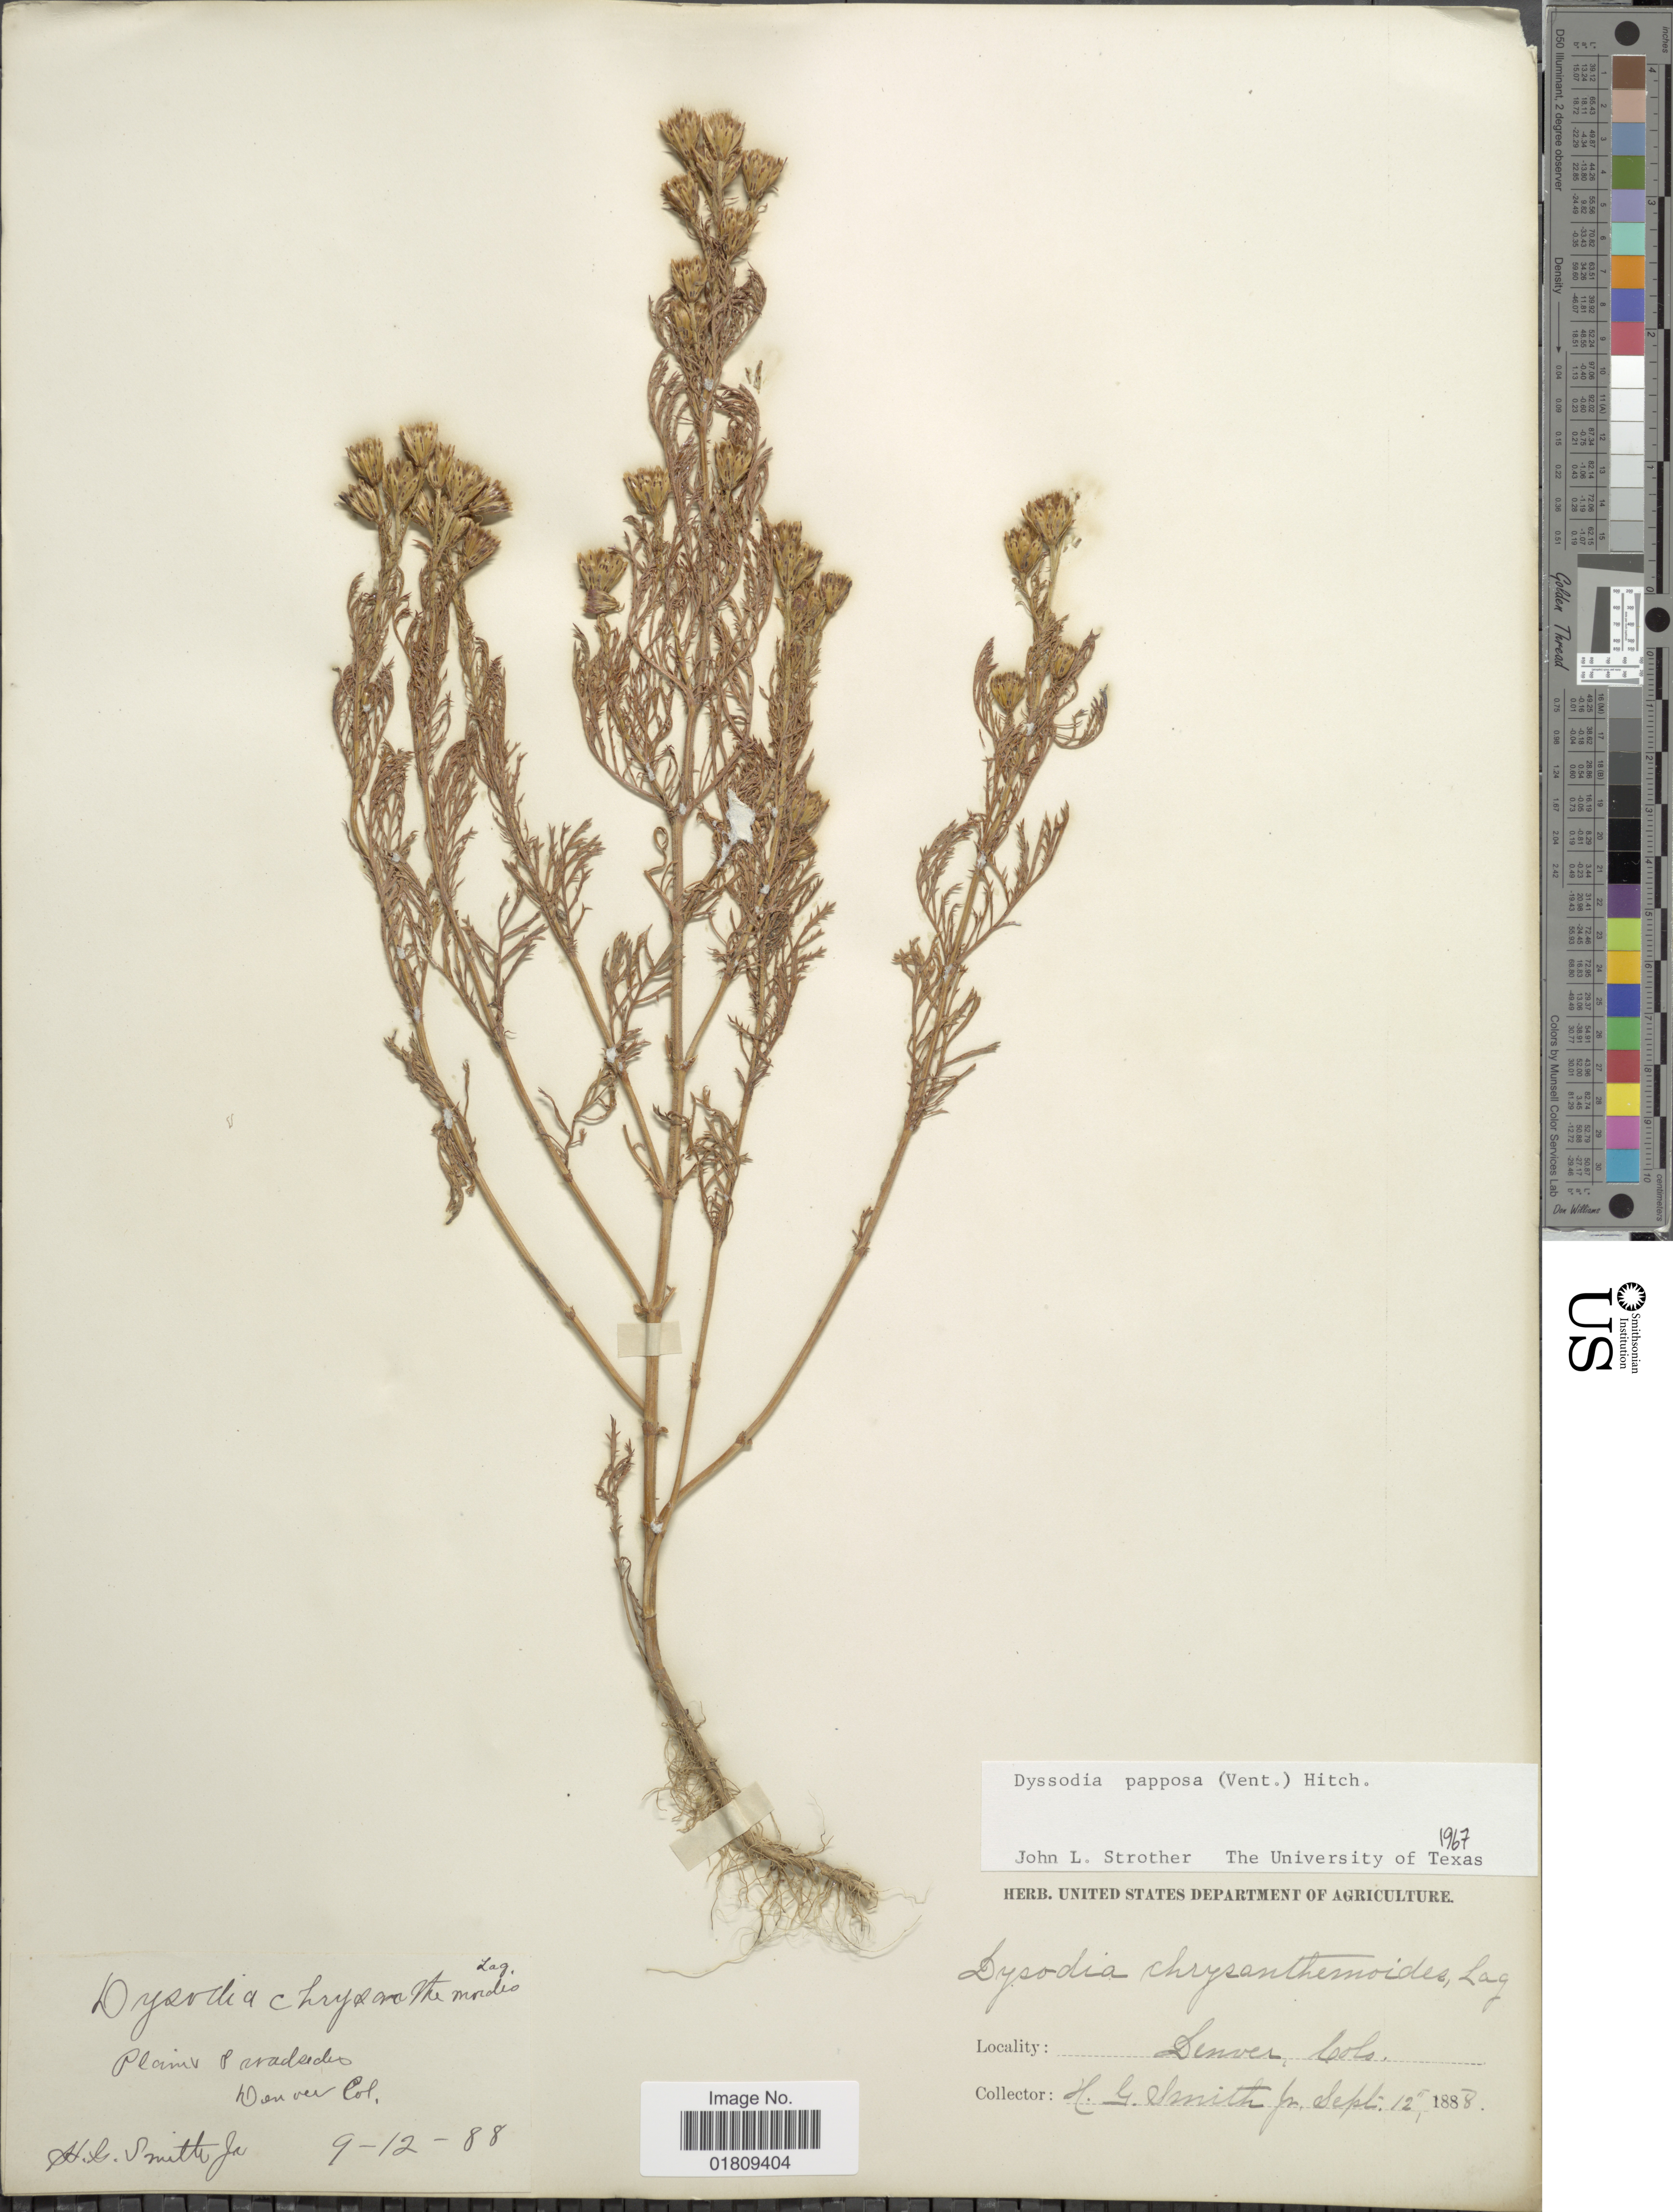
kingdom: Plantae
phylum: Tracheophyta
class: Magnoliopsida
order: Asterales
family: Asteraceae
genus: Dyssodia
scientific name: Dyssodia papposa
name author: (Vent.) Hitchc.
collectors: H. G. Smith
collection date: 1888-09-12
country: United States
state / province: Colorado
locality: Denver